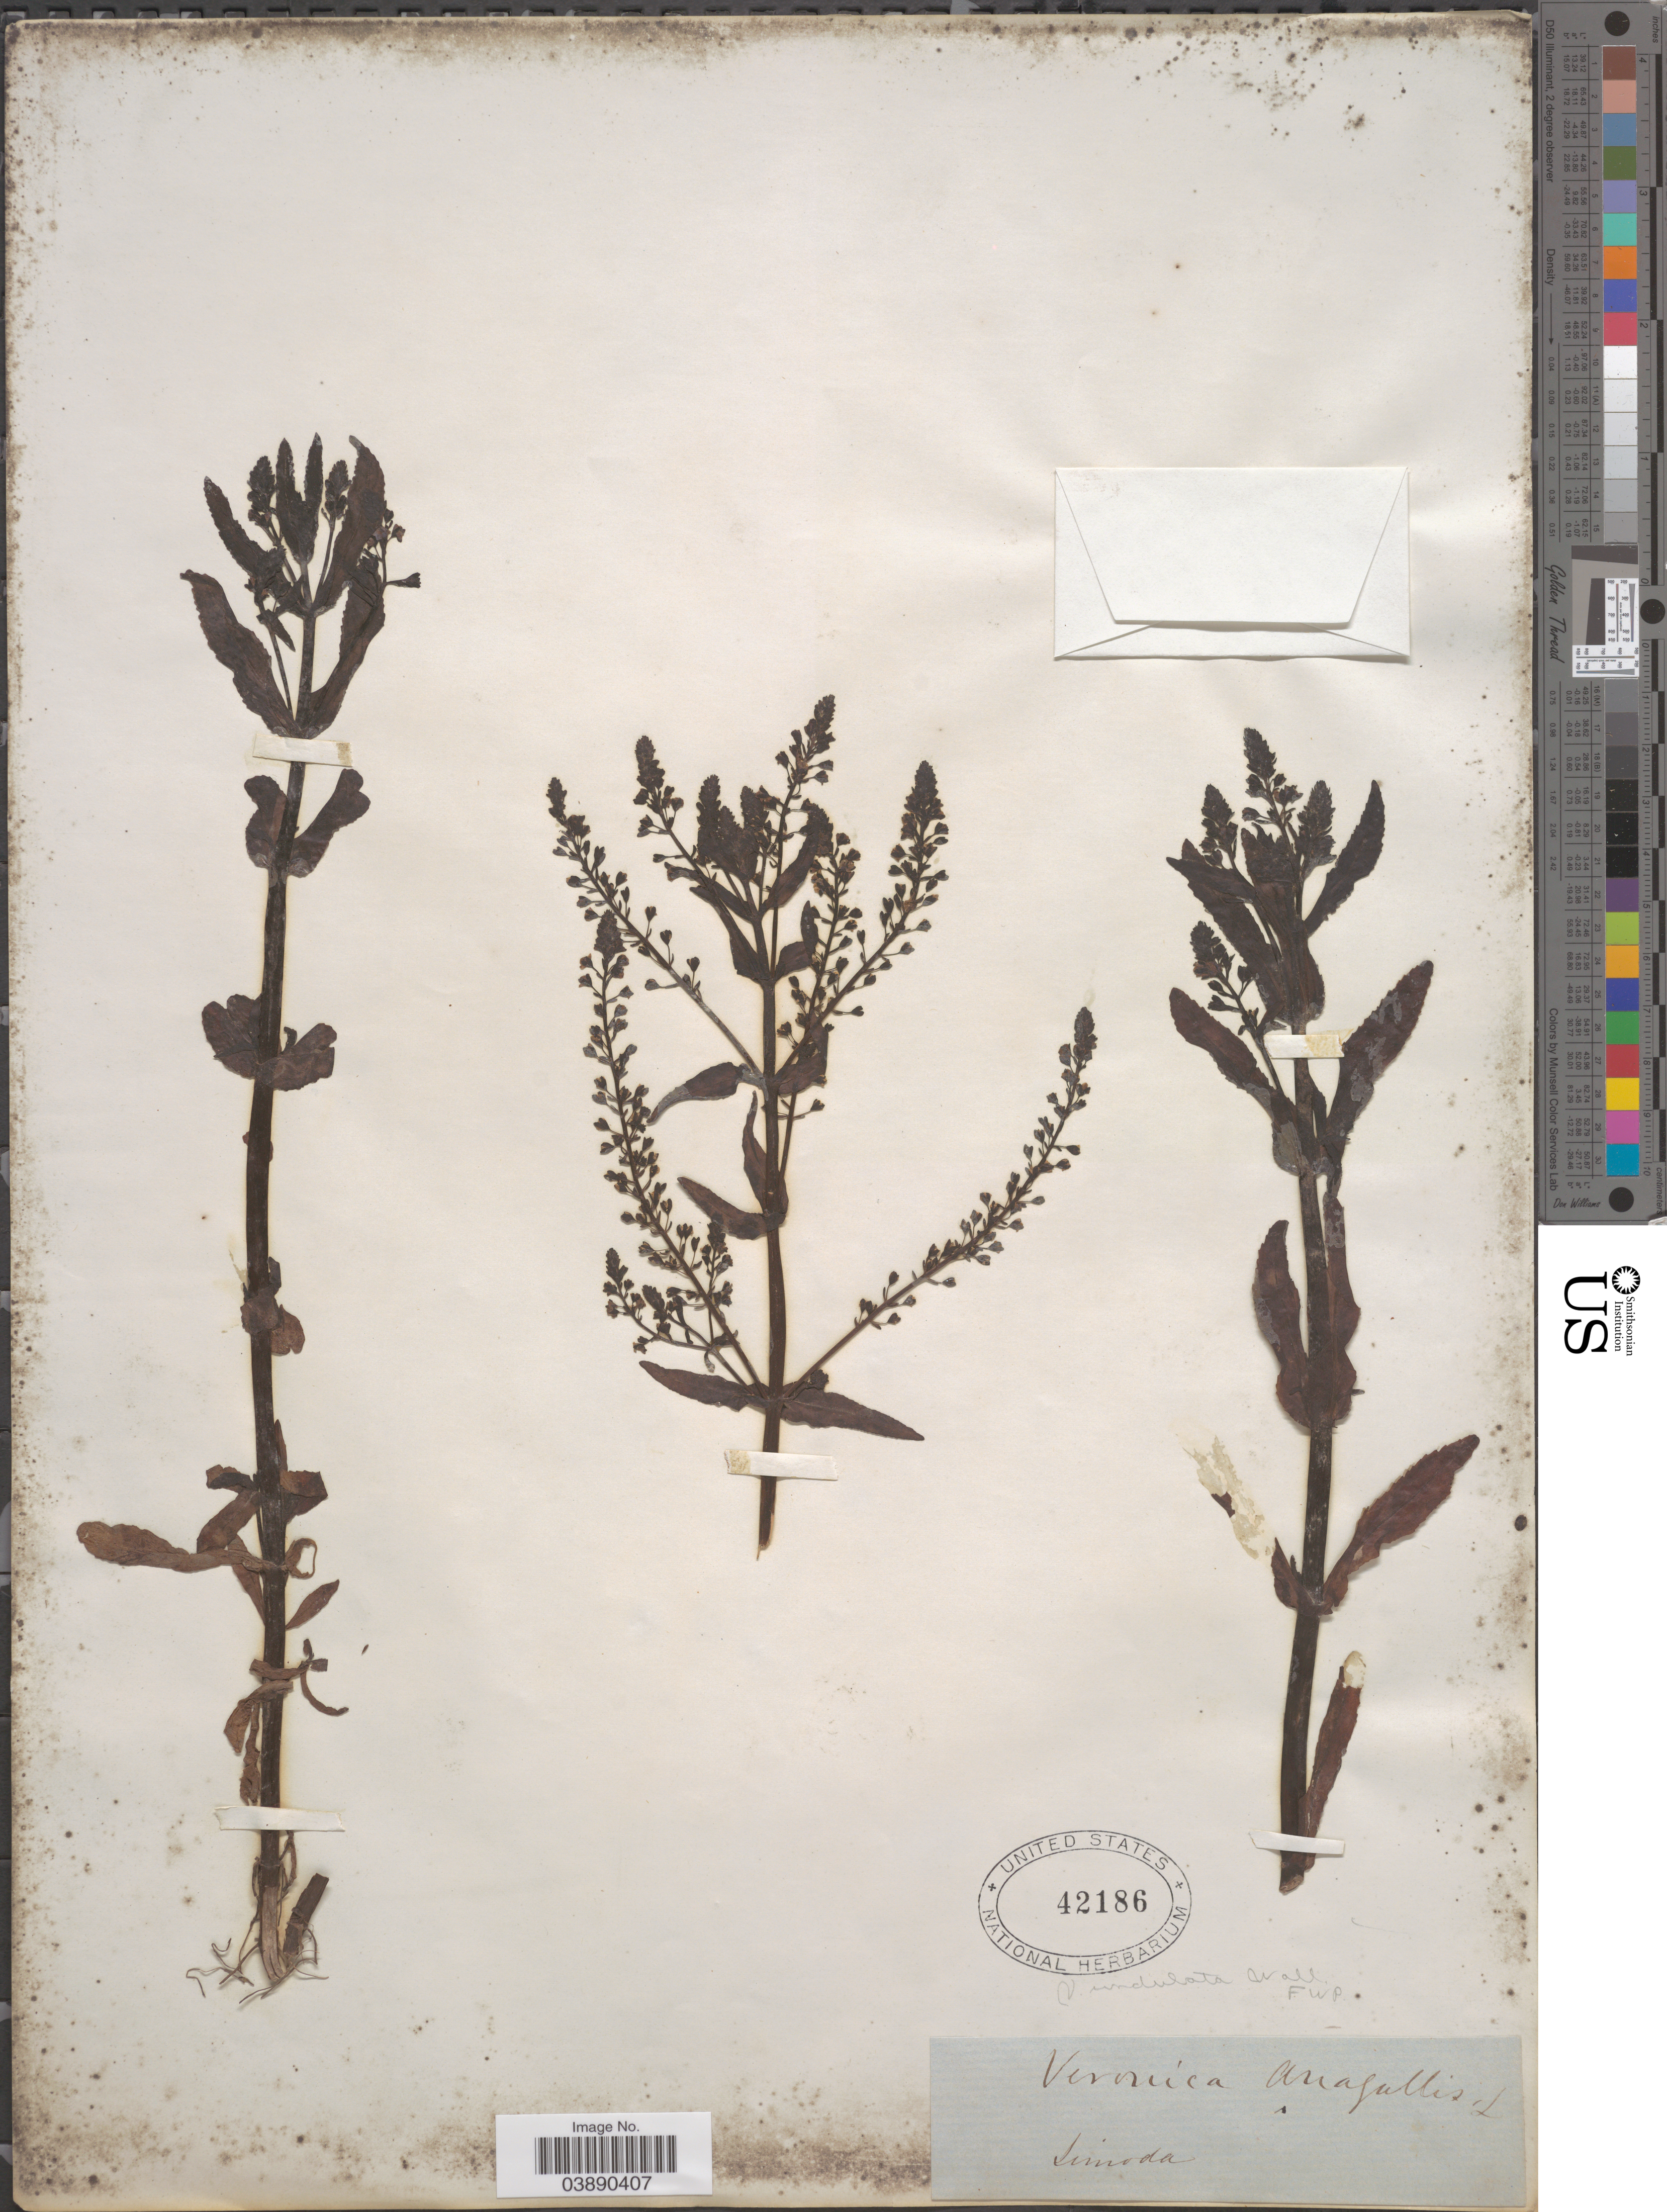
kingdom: Plantae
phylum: Tracheophyta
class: Magnoliopsida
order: Lamiales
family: Plantaginaceae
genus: Veronica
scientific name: Veronica undulata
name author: Wall.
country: Japan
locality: Simoda.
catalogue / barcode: US 42186